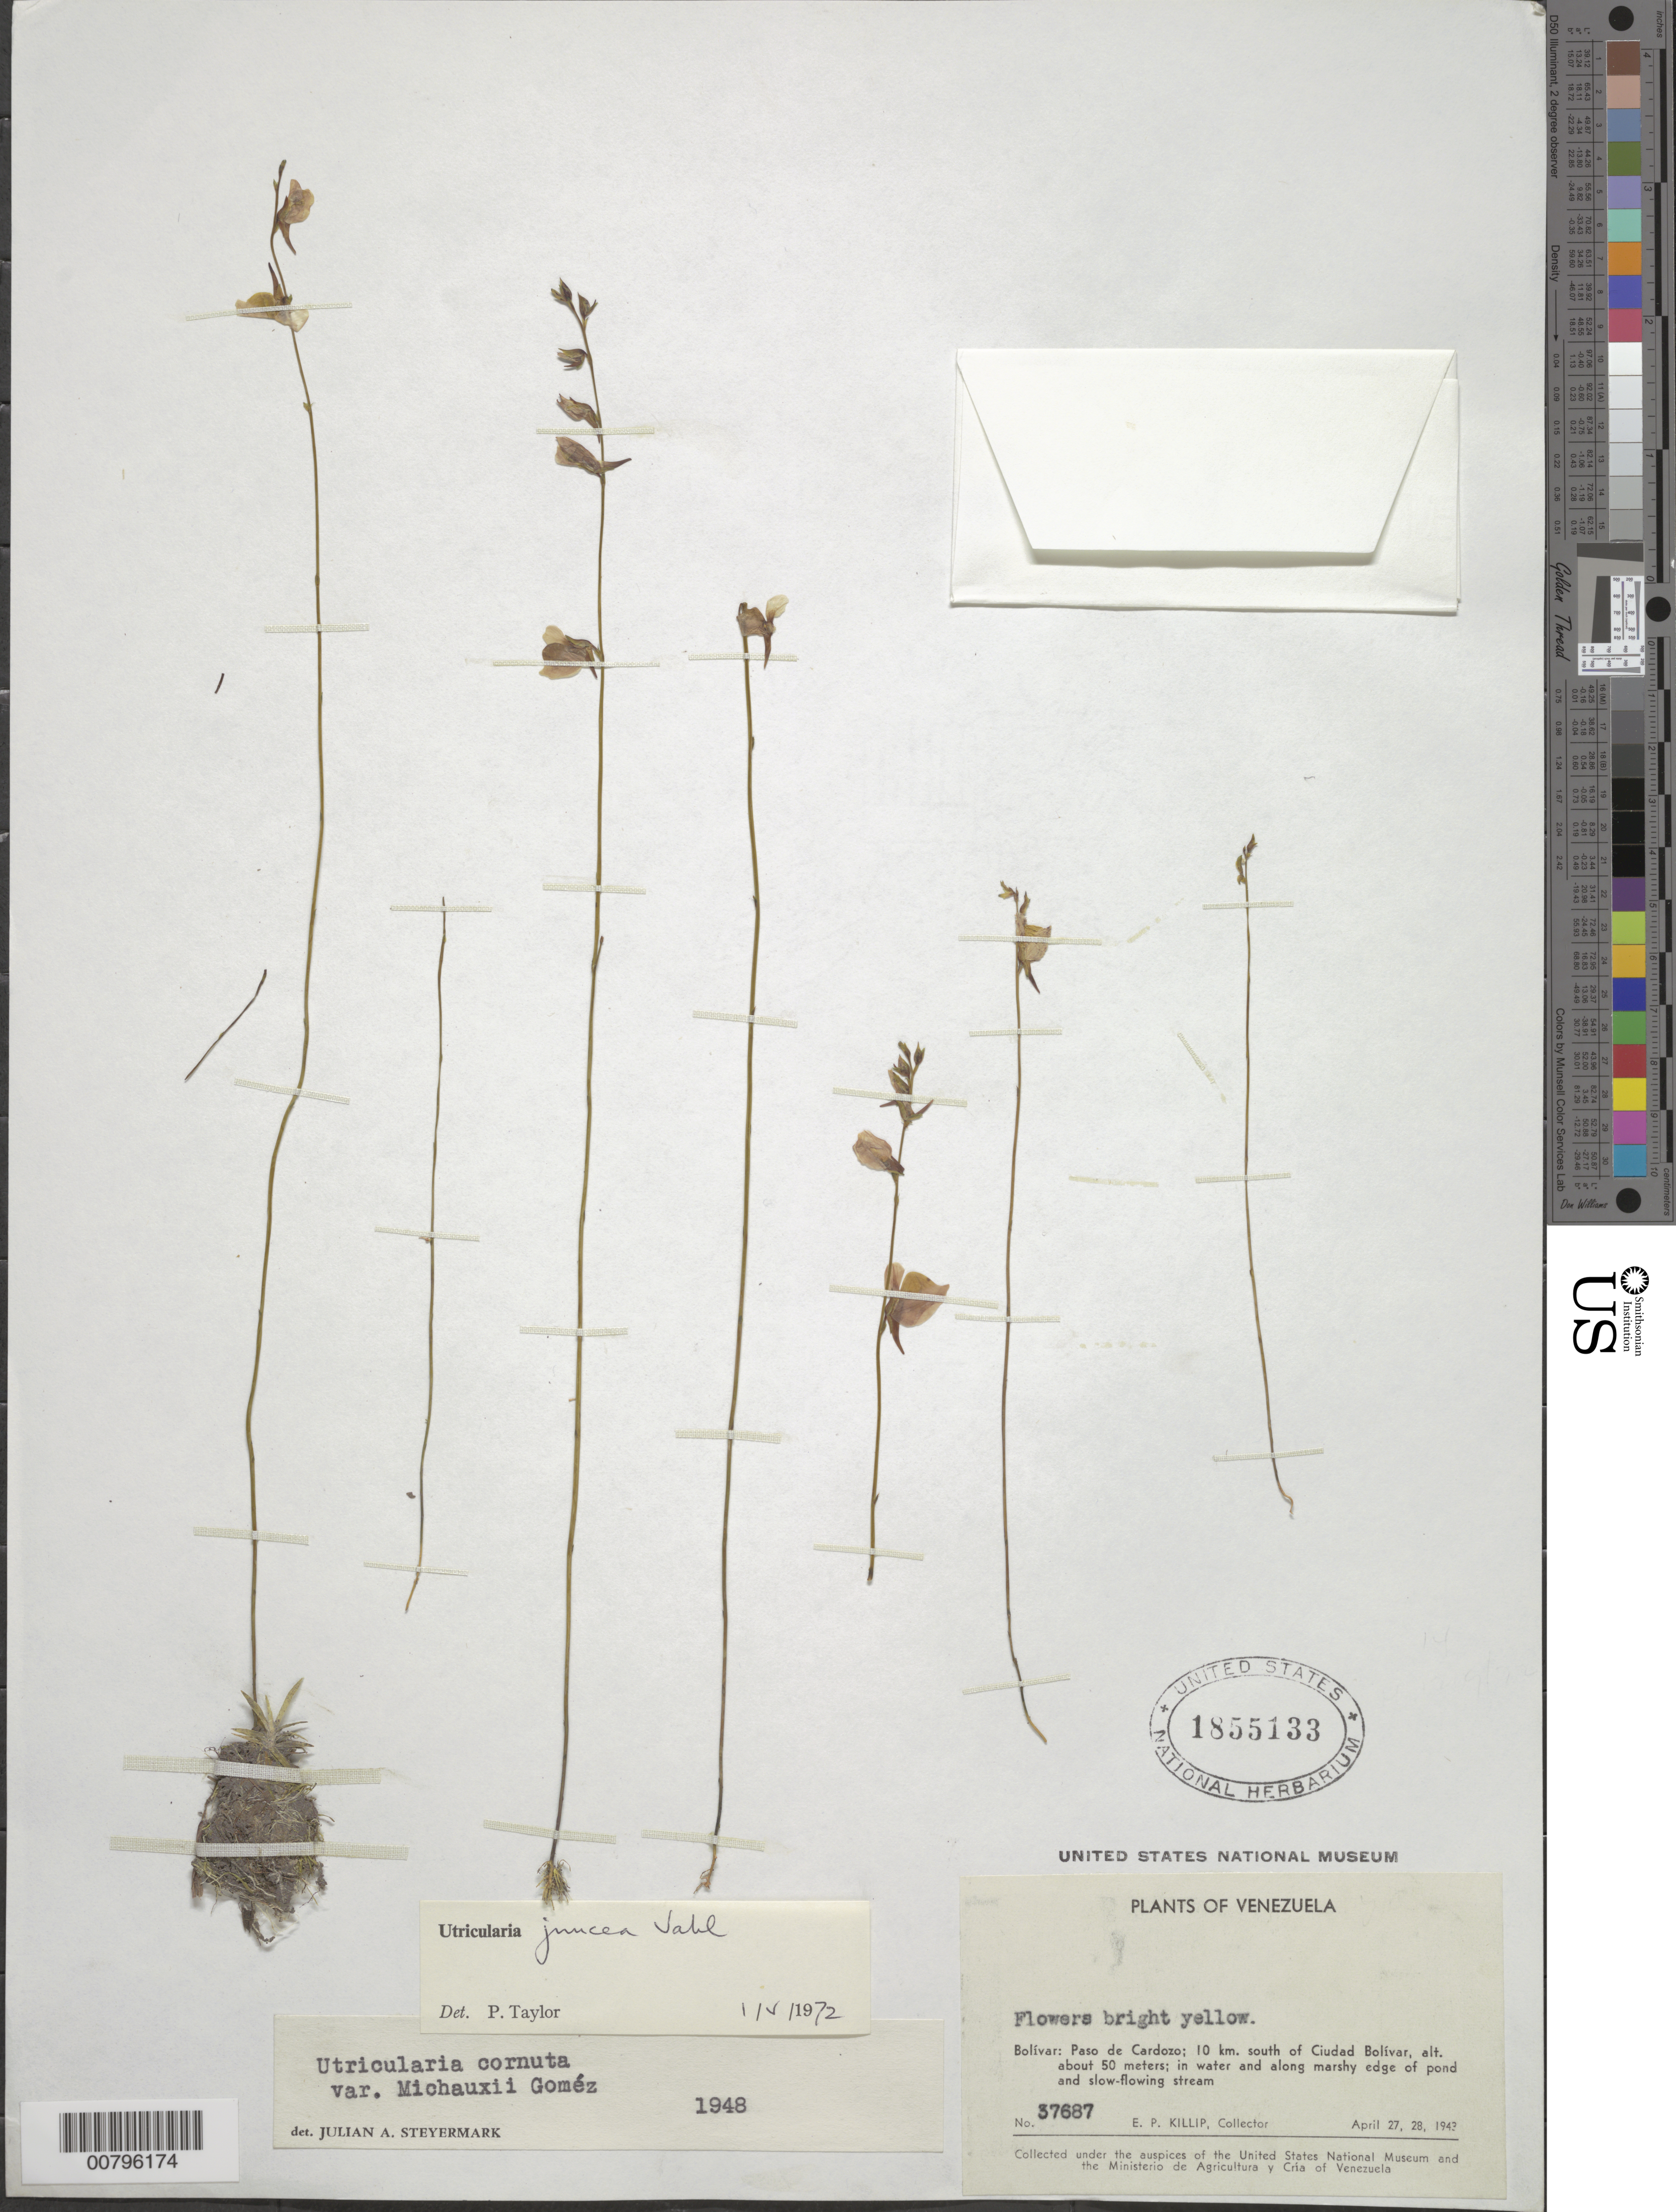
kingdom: Plantae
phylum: Tracheophyta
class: Magnoliopsida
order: Lamiales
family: Lentibulariaceae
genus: Utricularia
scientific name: Utricularia juncea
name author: Vahl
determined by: Taylor, P.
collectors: E. P. Killip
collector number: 37687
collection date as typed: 27-Apr-43 to 28-Apr-43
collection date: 1943-04-27/1943-04-28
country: Venezuela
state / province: Bolívar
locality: Paso de Cardozo; 10 km south of Ciudad Bolívar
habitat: In water and along marshy edge of pond and slow-flowing stream, growing in deep water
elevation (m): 50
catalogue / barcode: US 1855133